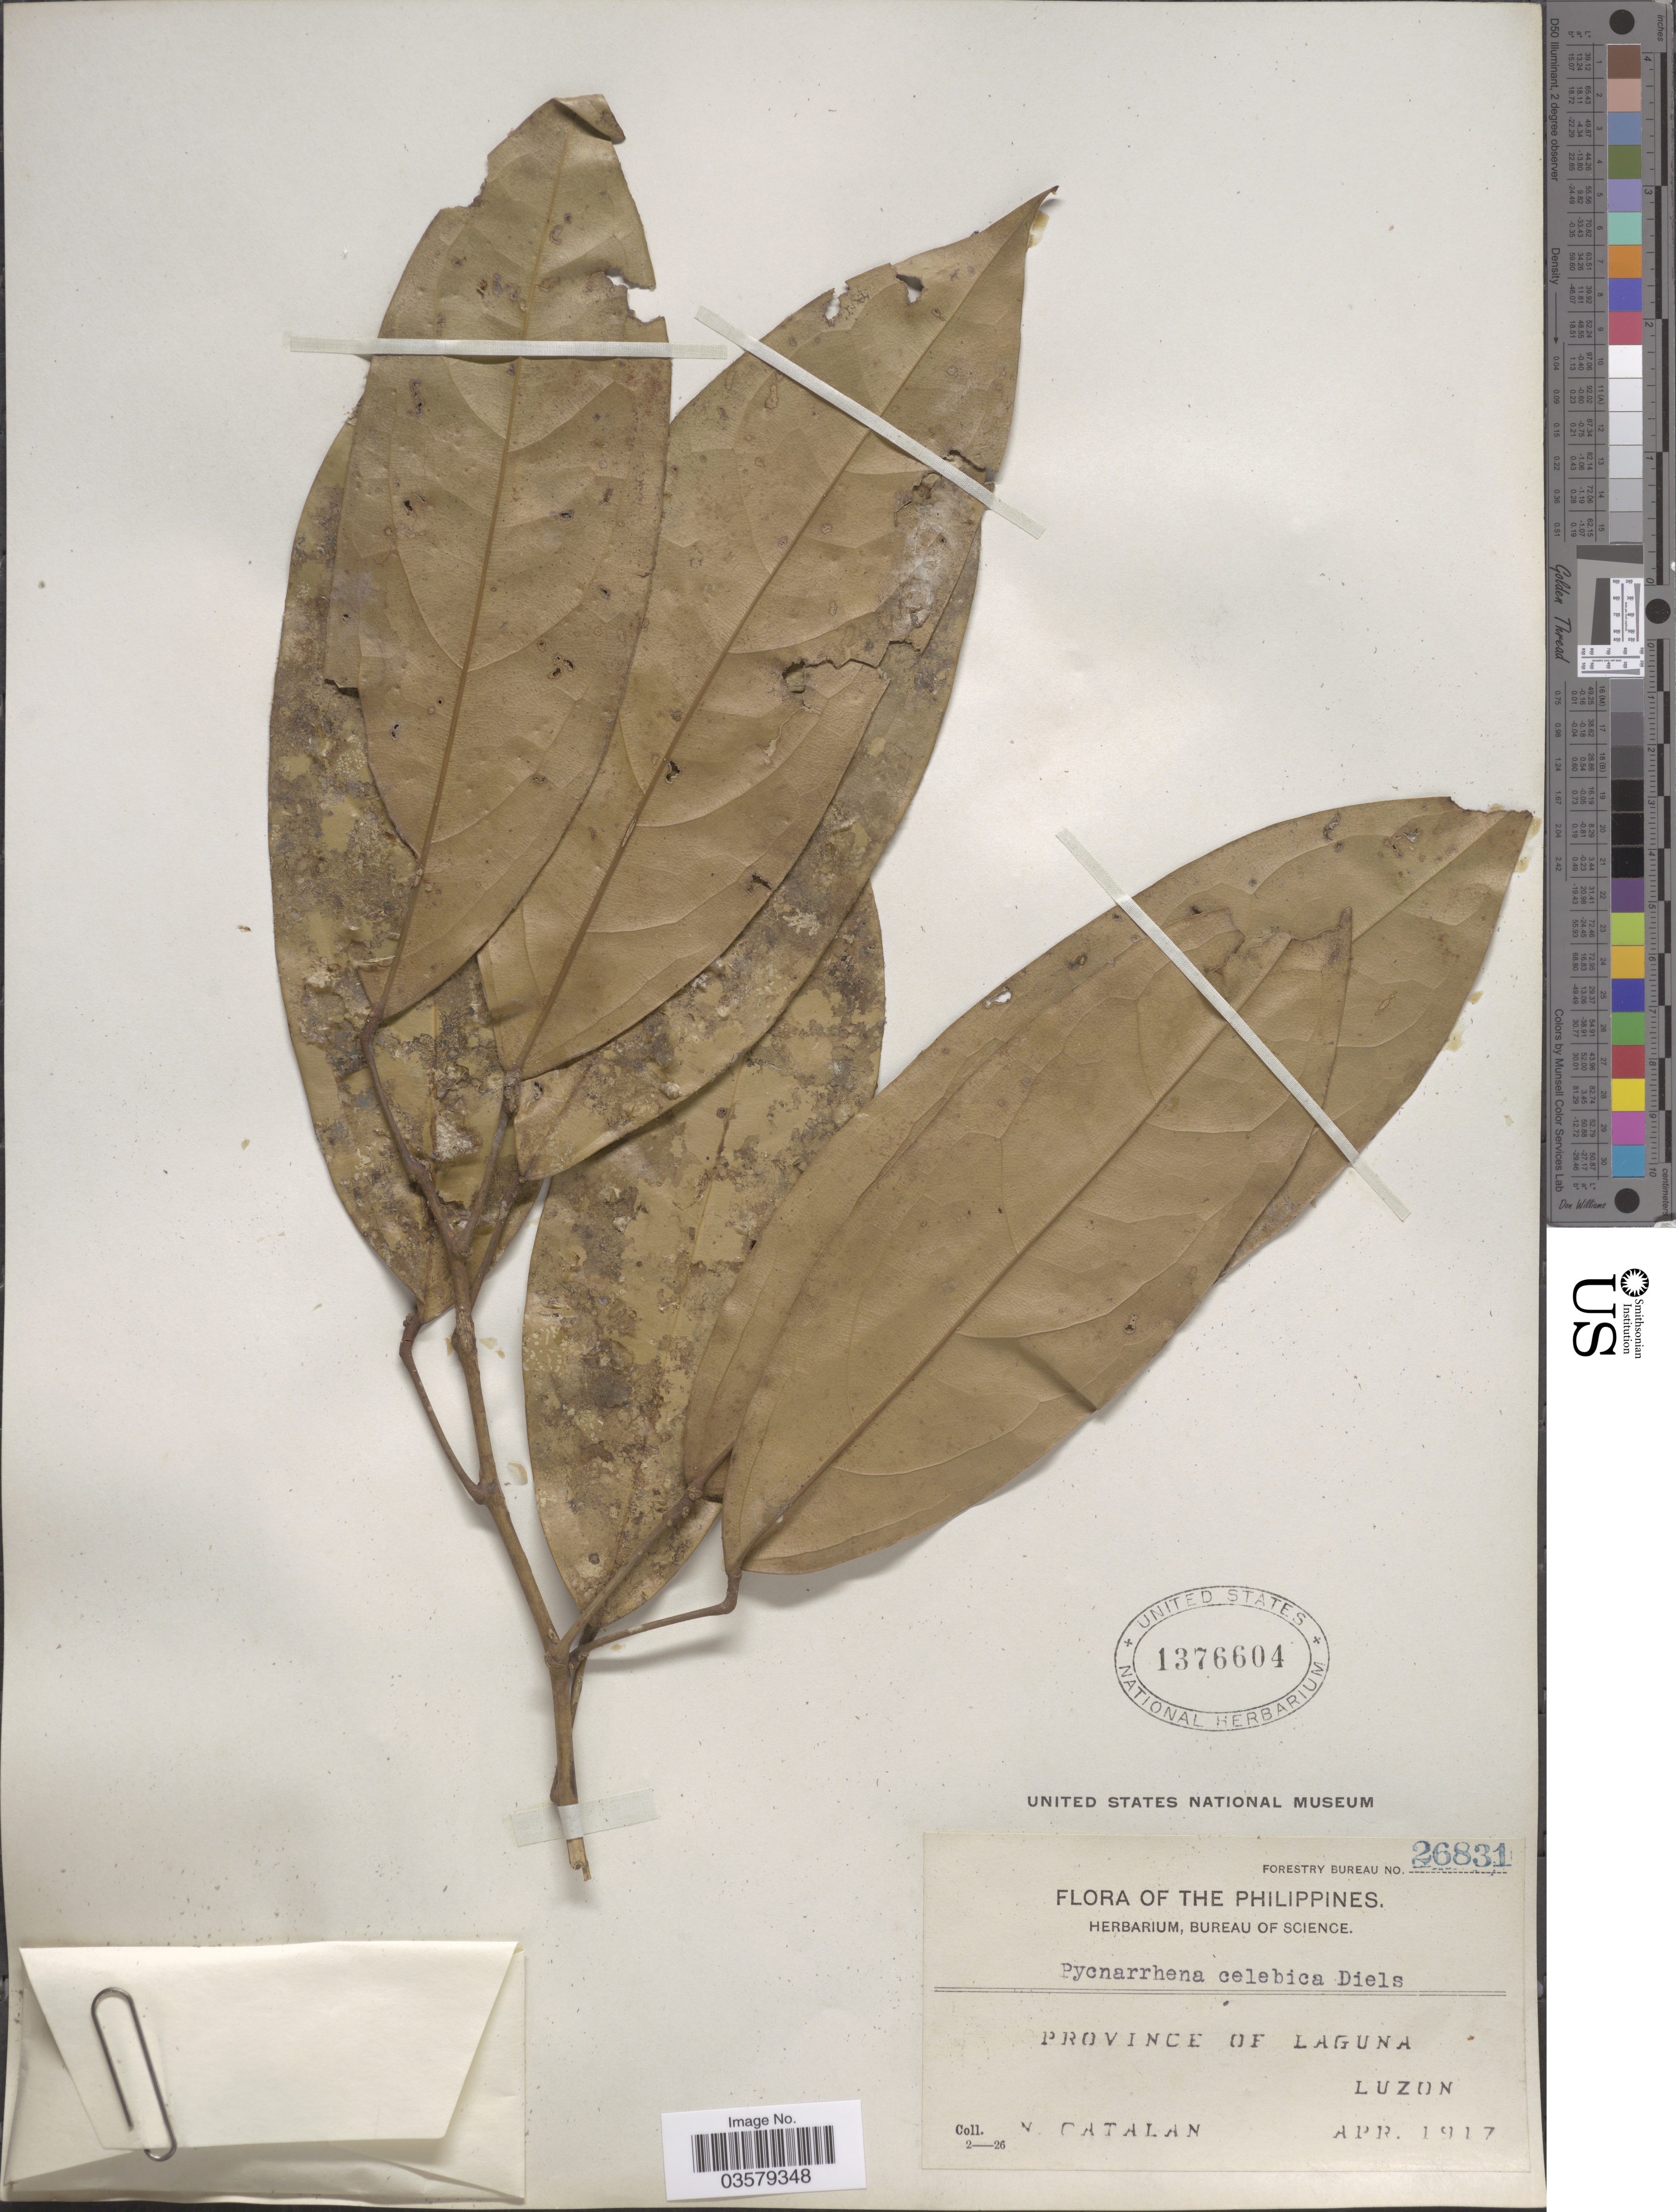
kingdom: Plantae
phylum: Tracheophyta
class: Magnoliopsida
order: Ranunculales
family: Menispermaceae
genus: Pycnarrhena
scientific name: Pycnarrhena tumefacta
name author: Miers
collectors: N. Catalan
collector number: Forestry Bureau 26831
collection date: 1917-04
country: Philippines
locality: Province of Laguna. Luzon.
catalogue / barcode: US 1376604